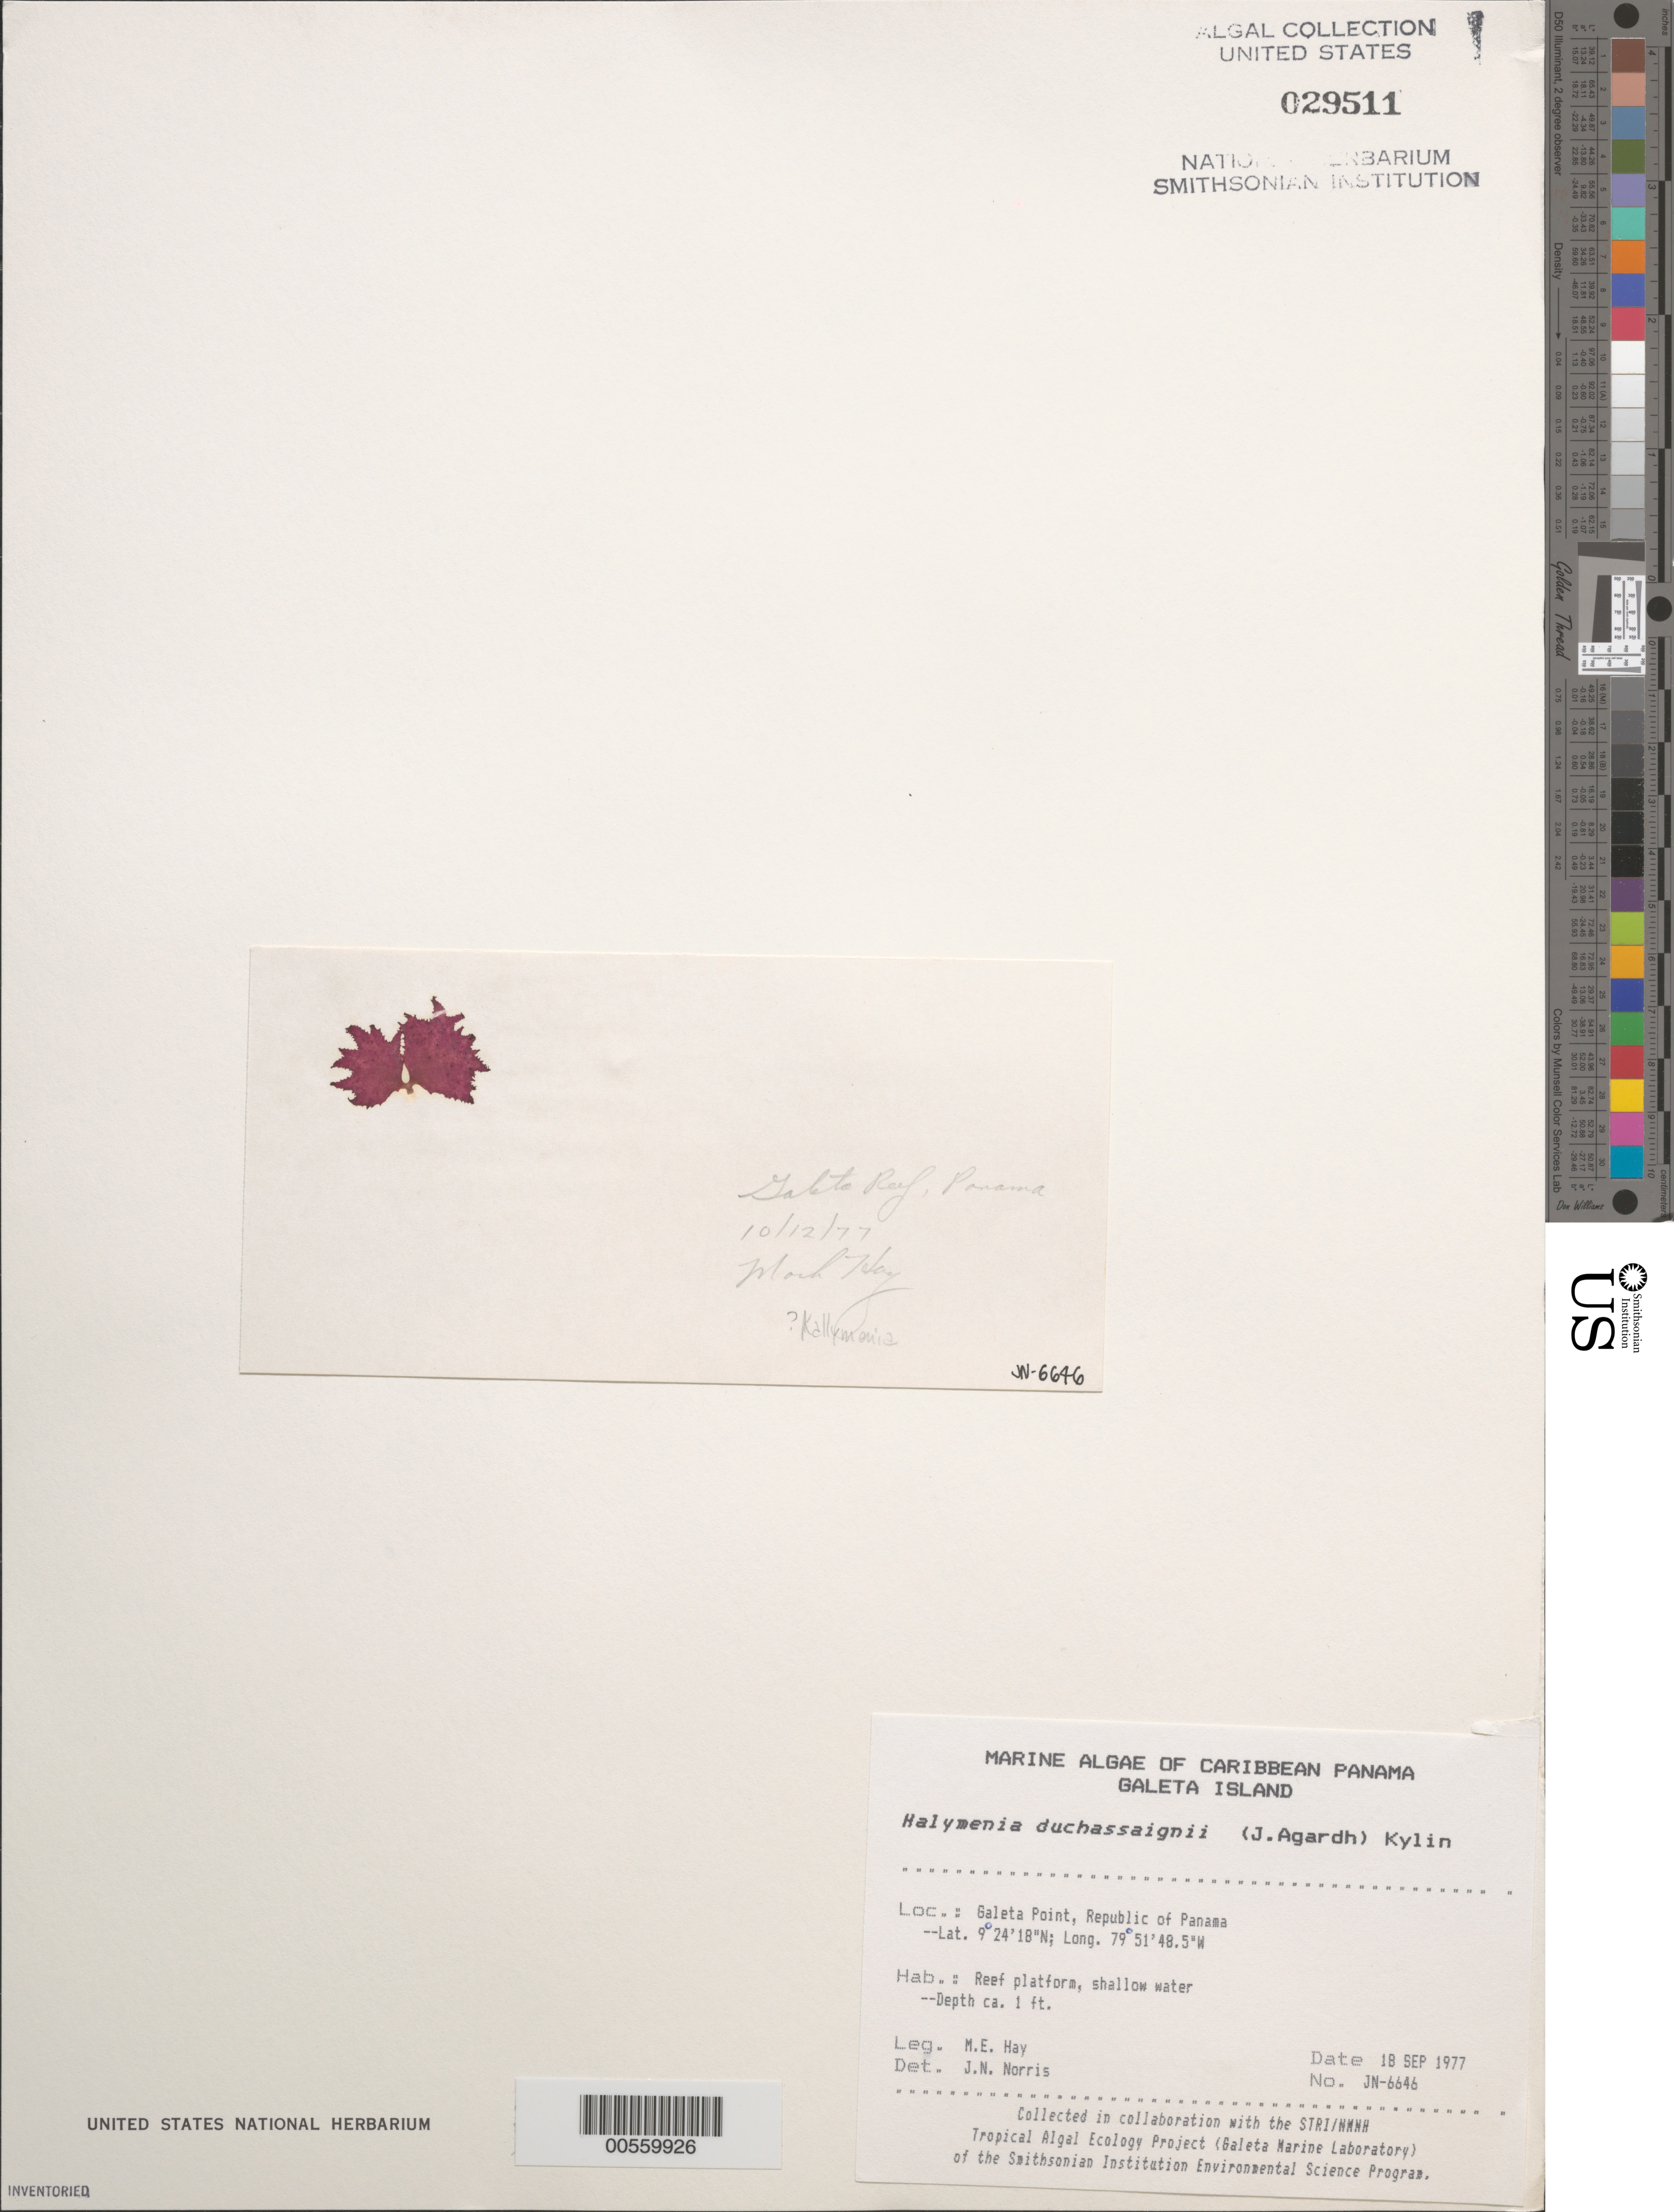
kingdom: Plantae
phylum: Rhodophyta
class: Florideophyceae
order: Halymeniales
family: Halymeniaceae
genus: Halymenia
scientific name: Halymenia duchassaignii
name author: (J. Agardh) Kylin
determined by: Norris, James N.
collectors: M. E. Hay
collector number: JN-6646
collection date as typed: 18 Sep 1977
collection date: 1977-09-18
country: Panama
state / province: Colón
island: Galeta Island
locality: Galeta Point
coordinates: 9 24' 18" N, 79 51' 48.5" W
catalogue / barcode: US 29511